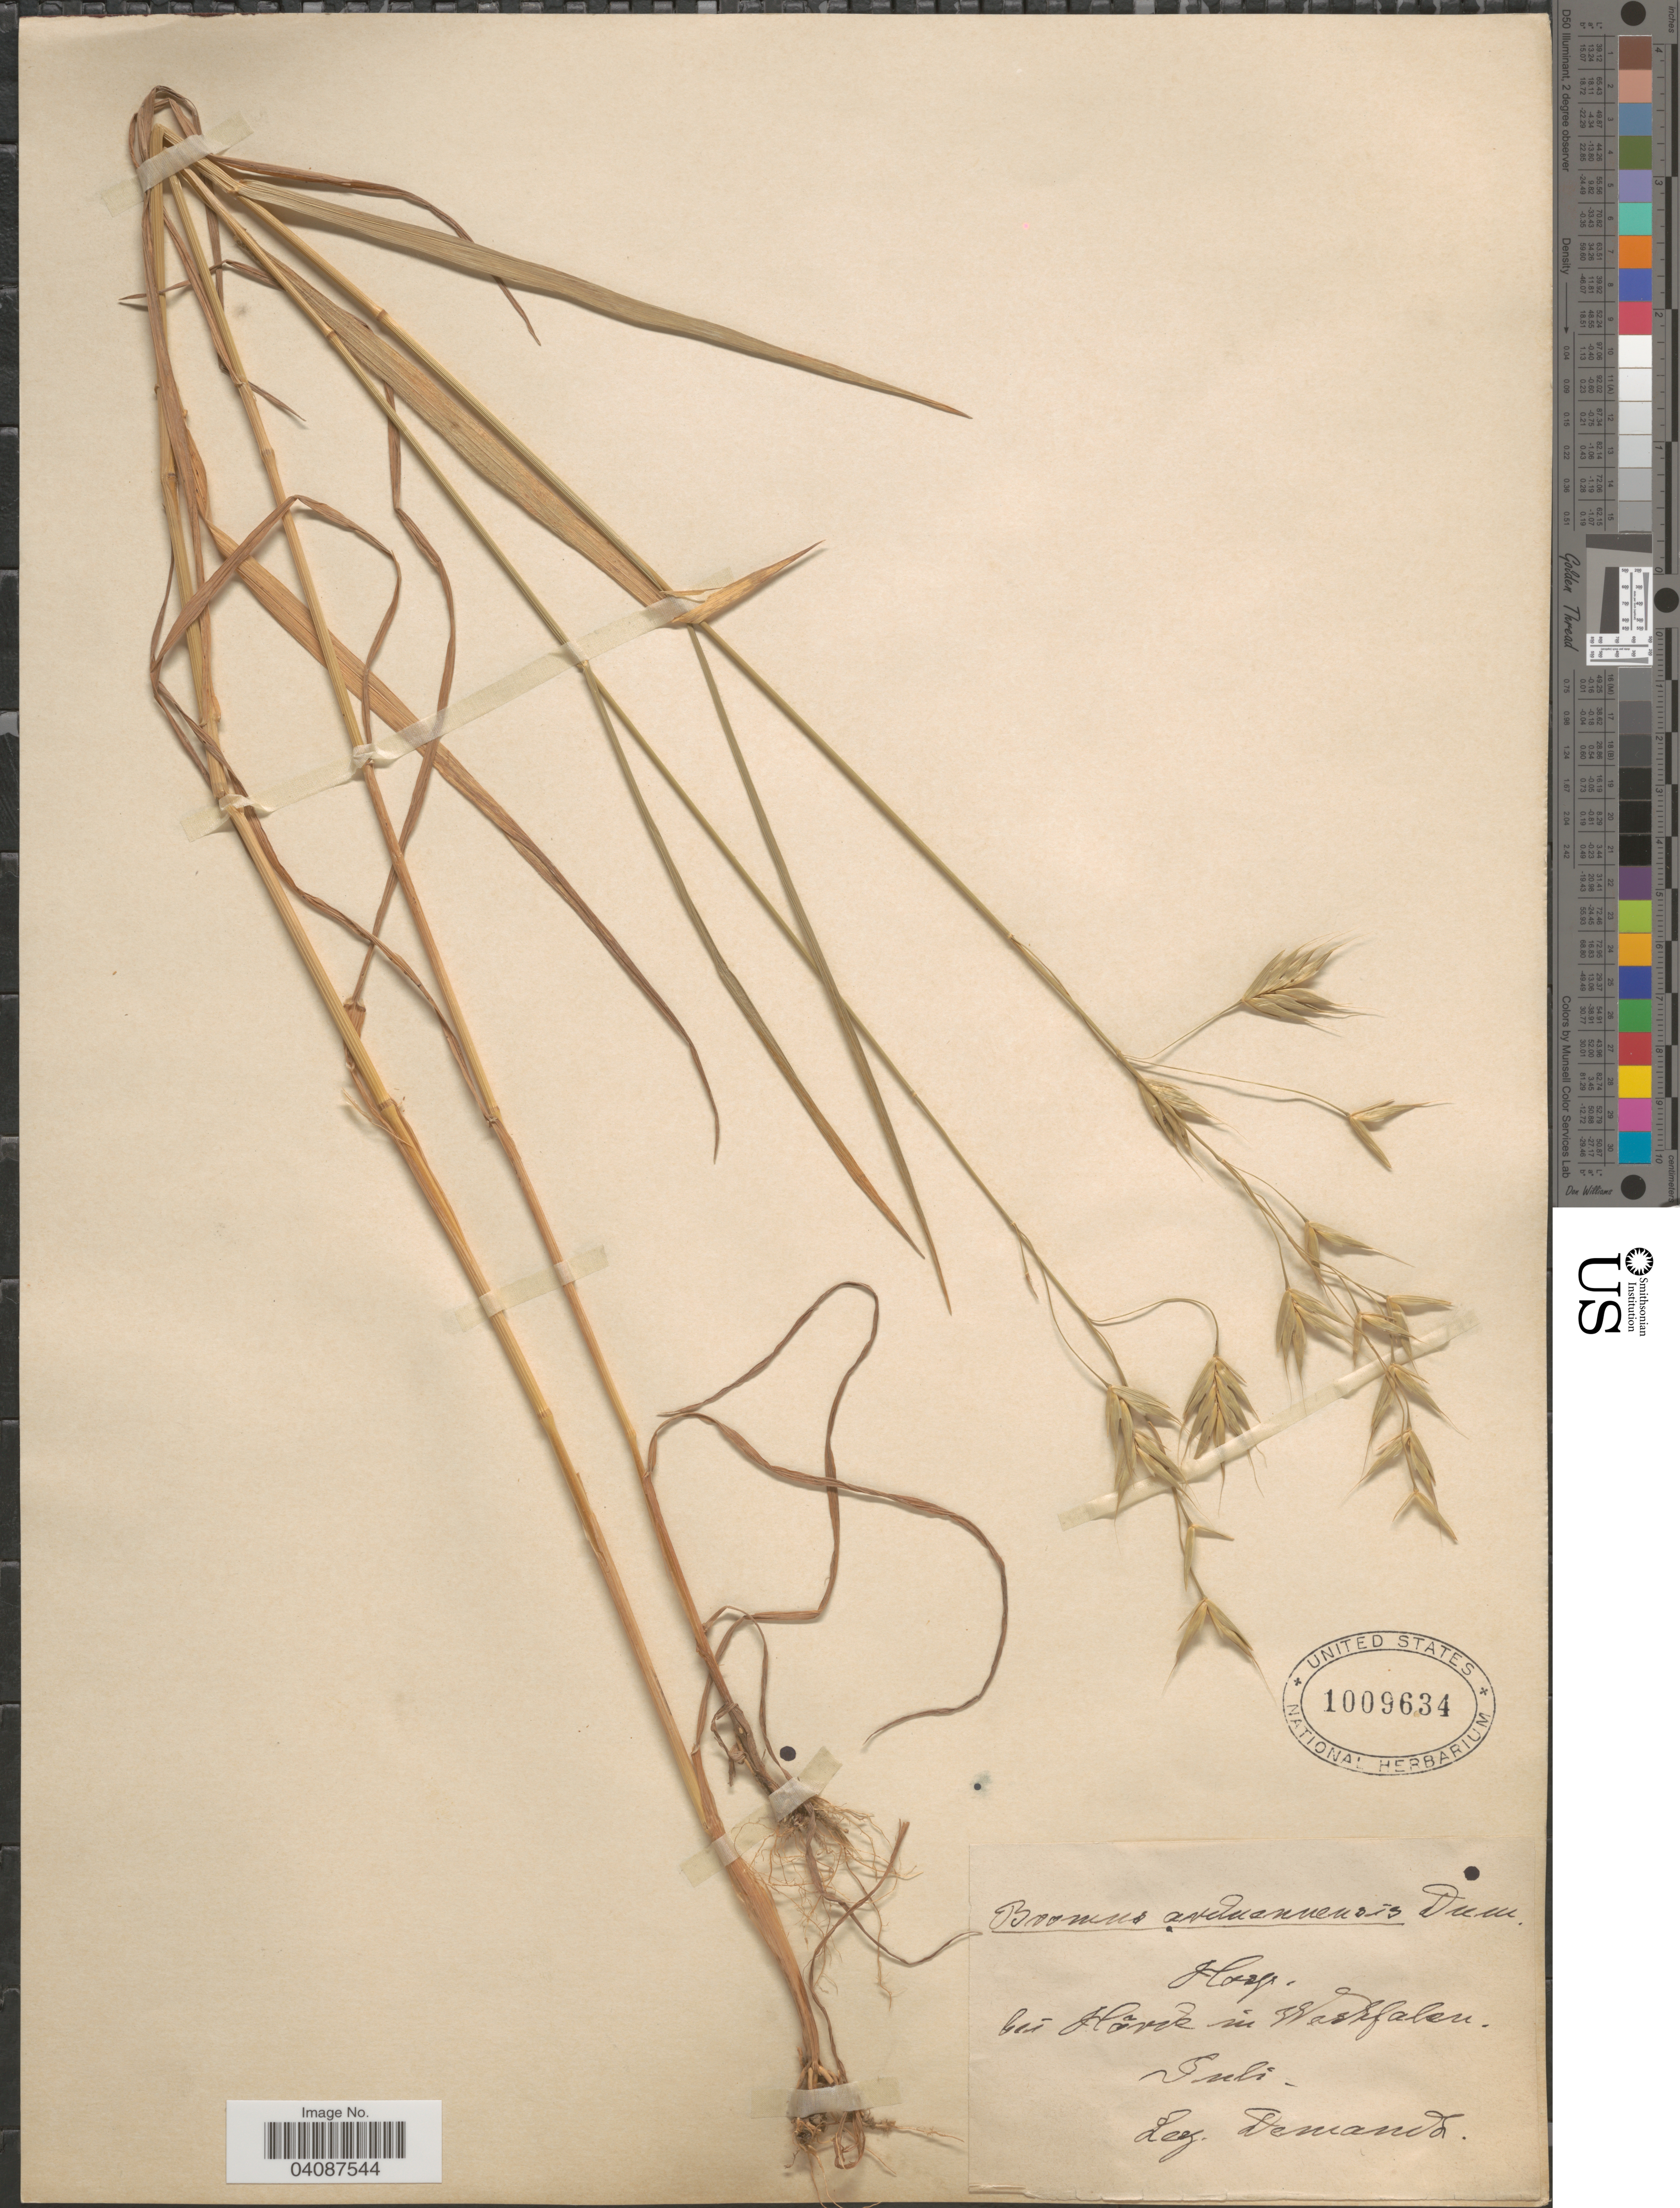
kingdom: Plantae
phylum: Tracheophyta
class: Liliopsida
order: Poales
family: Poaceae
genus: Bromus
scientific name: Bromus arduennensis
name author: Kunth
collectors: -. Demandt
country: Germany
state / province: Nordrhein-Westfalen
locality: Hasse beí Hövde in Wessfalen.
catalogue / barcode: US 1009634